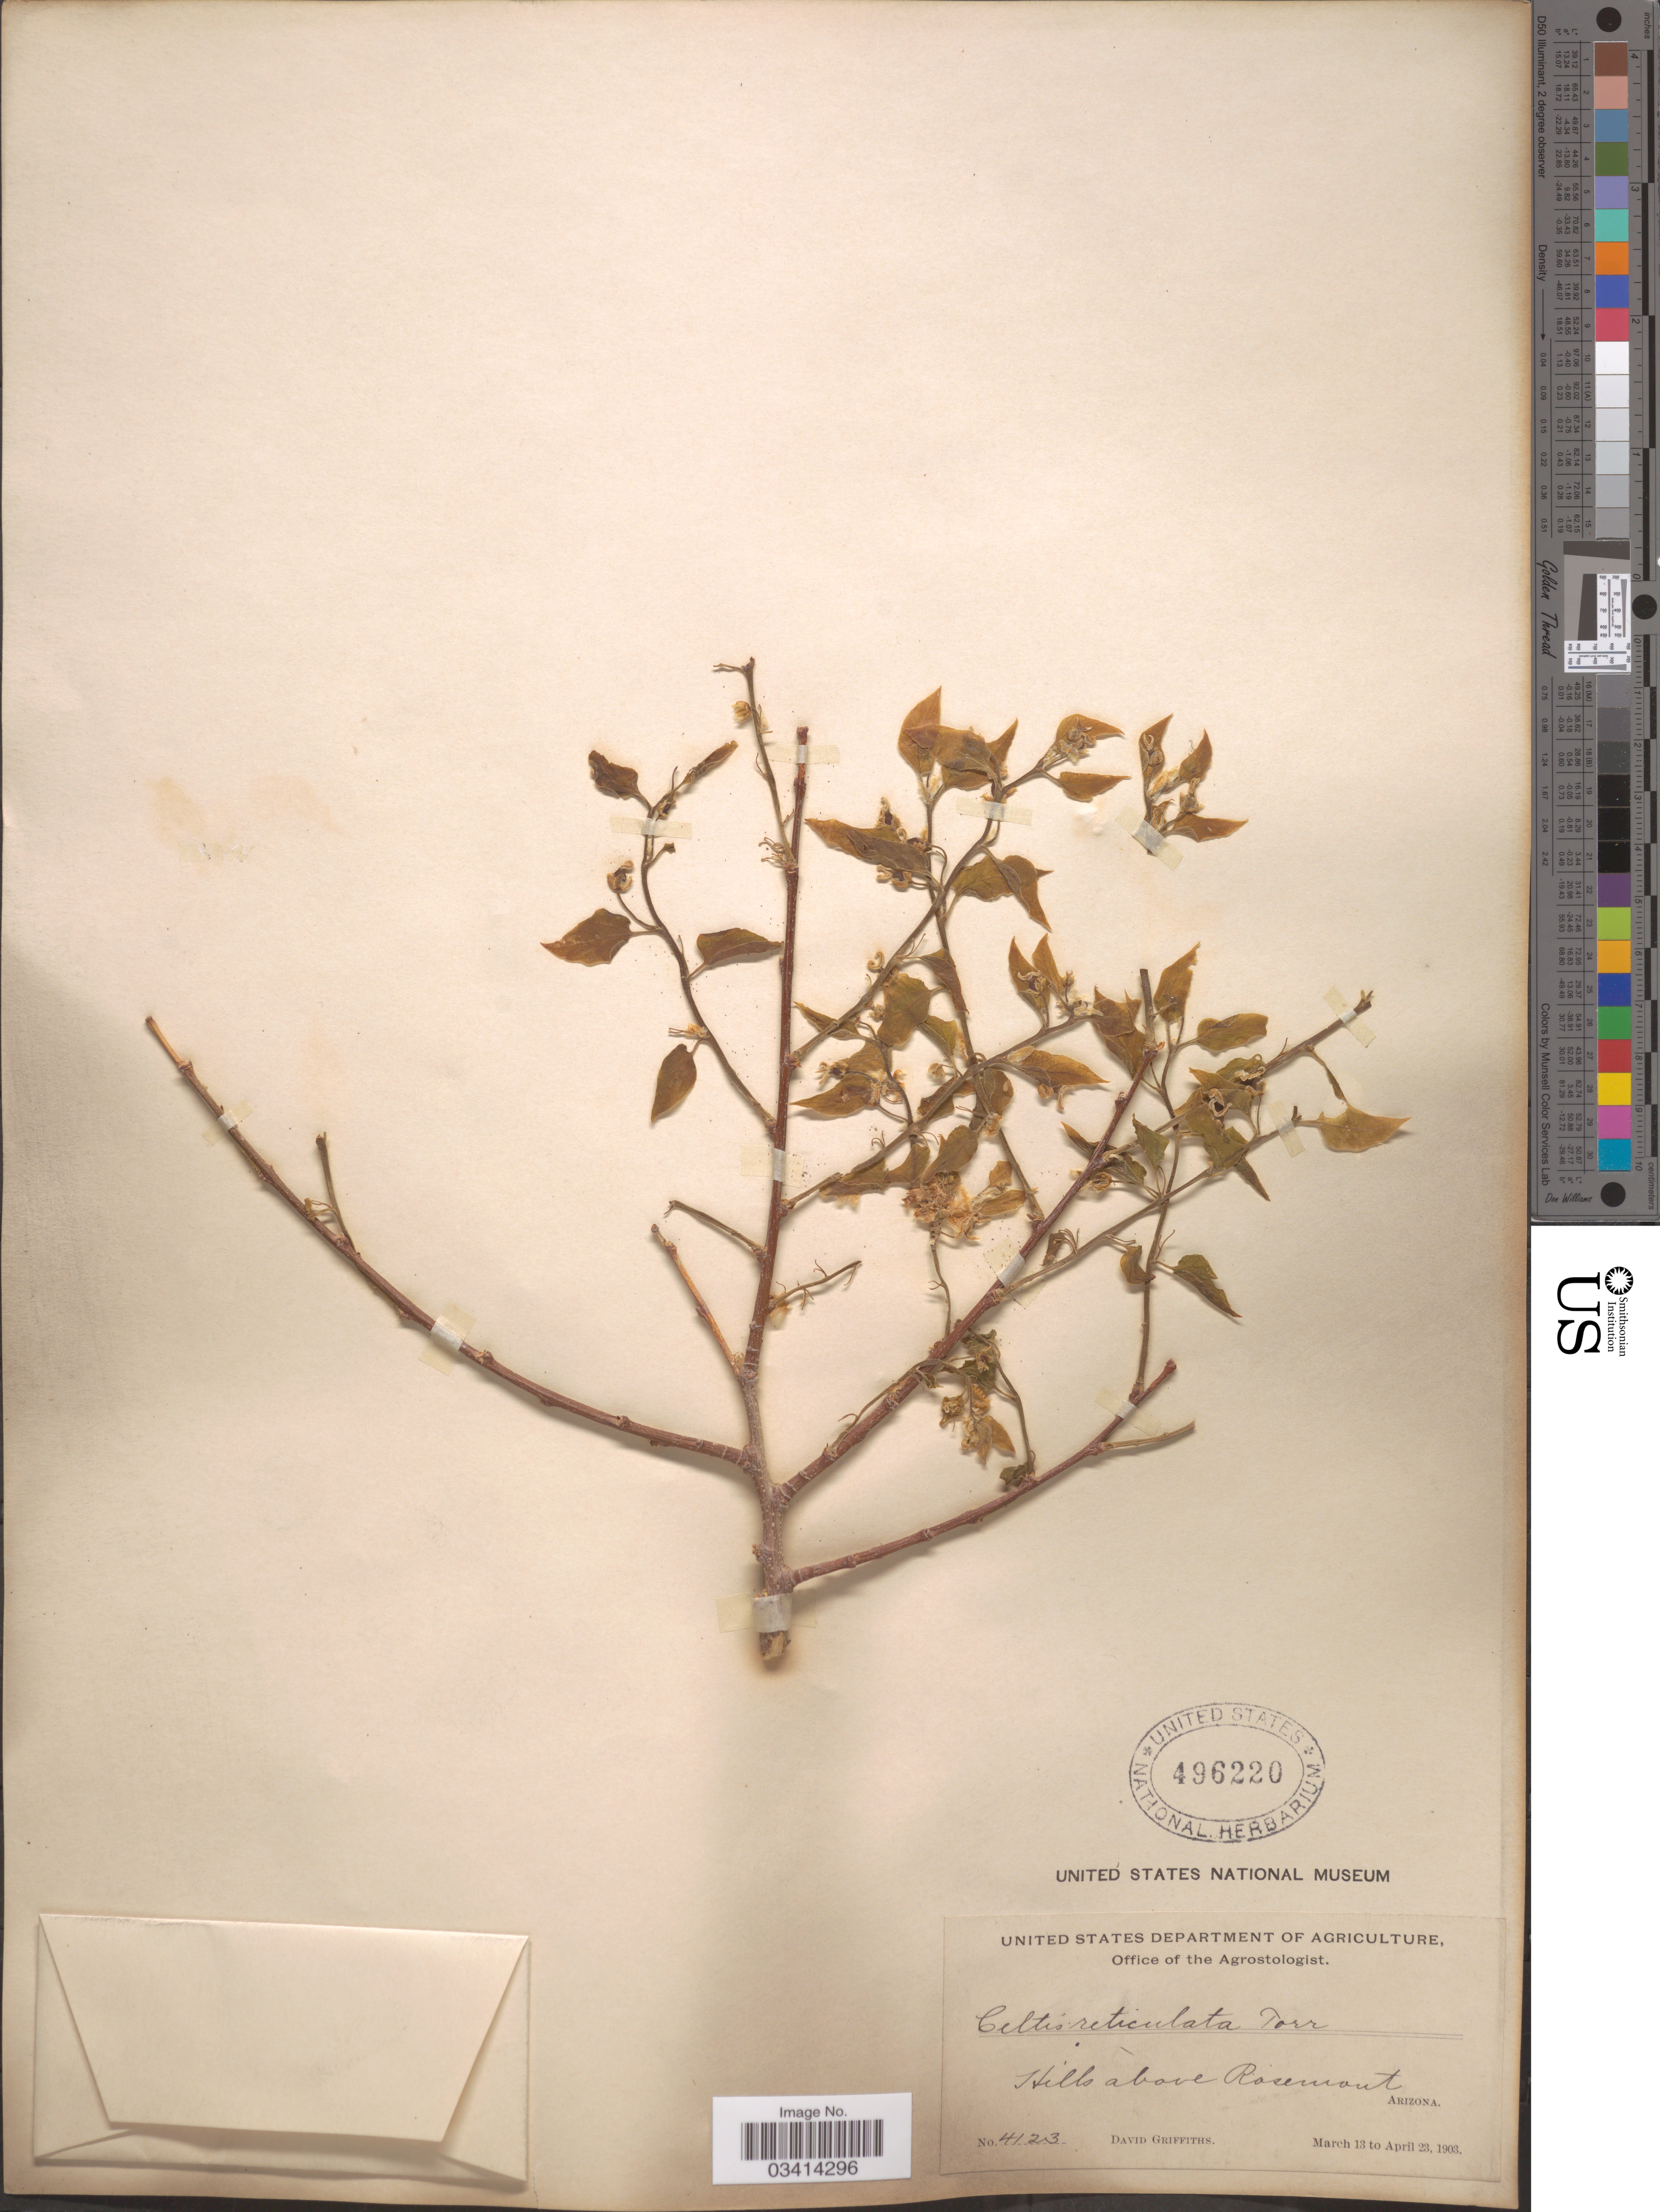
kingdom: Plantae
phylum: Tracheophyta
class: Magnoliopsida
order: Rosales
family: Cannabaceae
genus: Celtis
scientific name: Celtis reticulata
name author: Torr.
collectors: D. Griffiths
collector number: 4123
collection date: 1903-03-13/1903-04-23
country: United States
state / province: Arizona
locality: Hills above Rosemont.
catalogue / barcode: US 496220